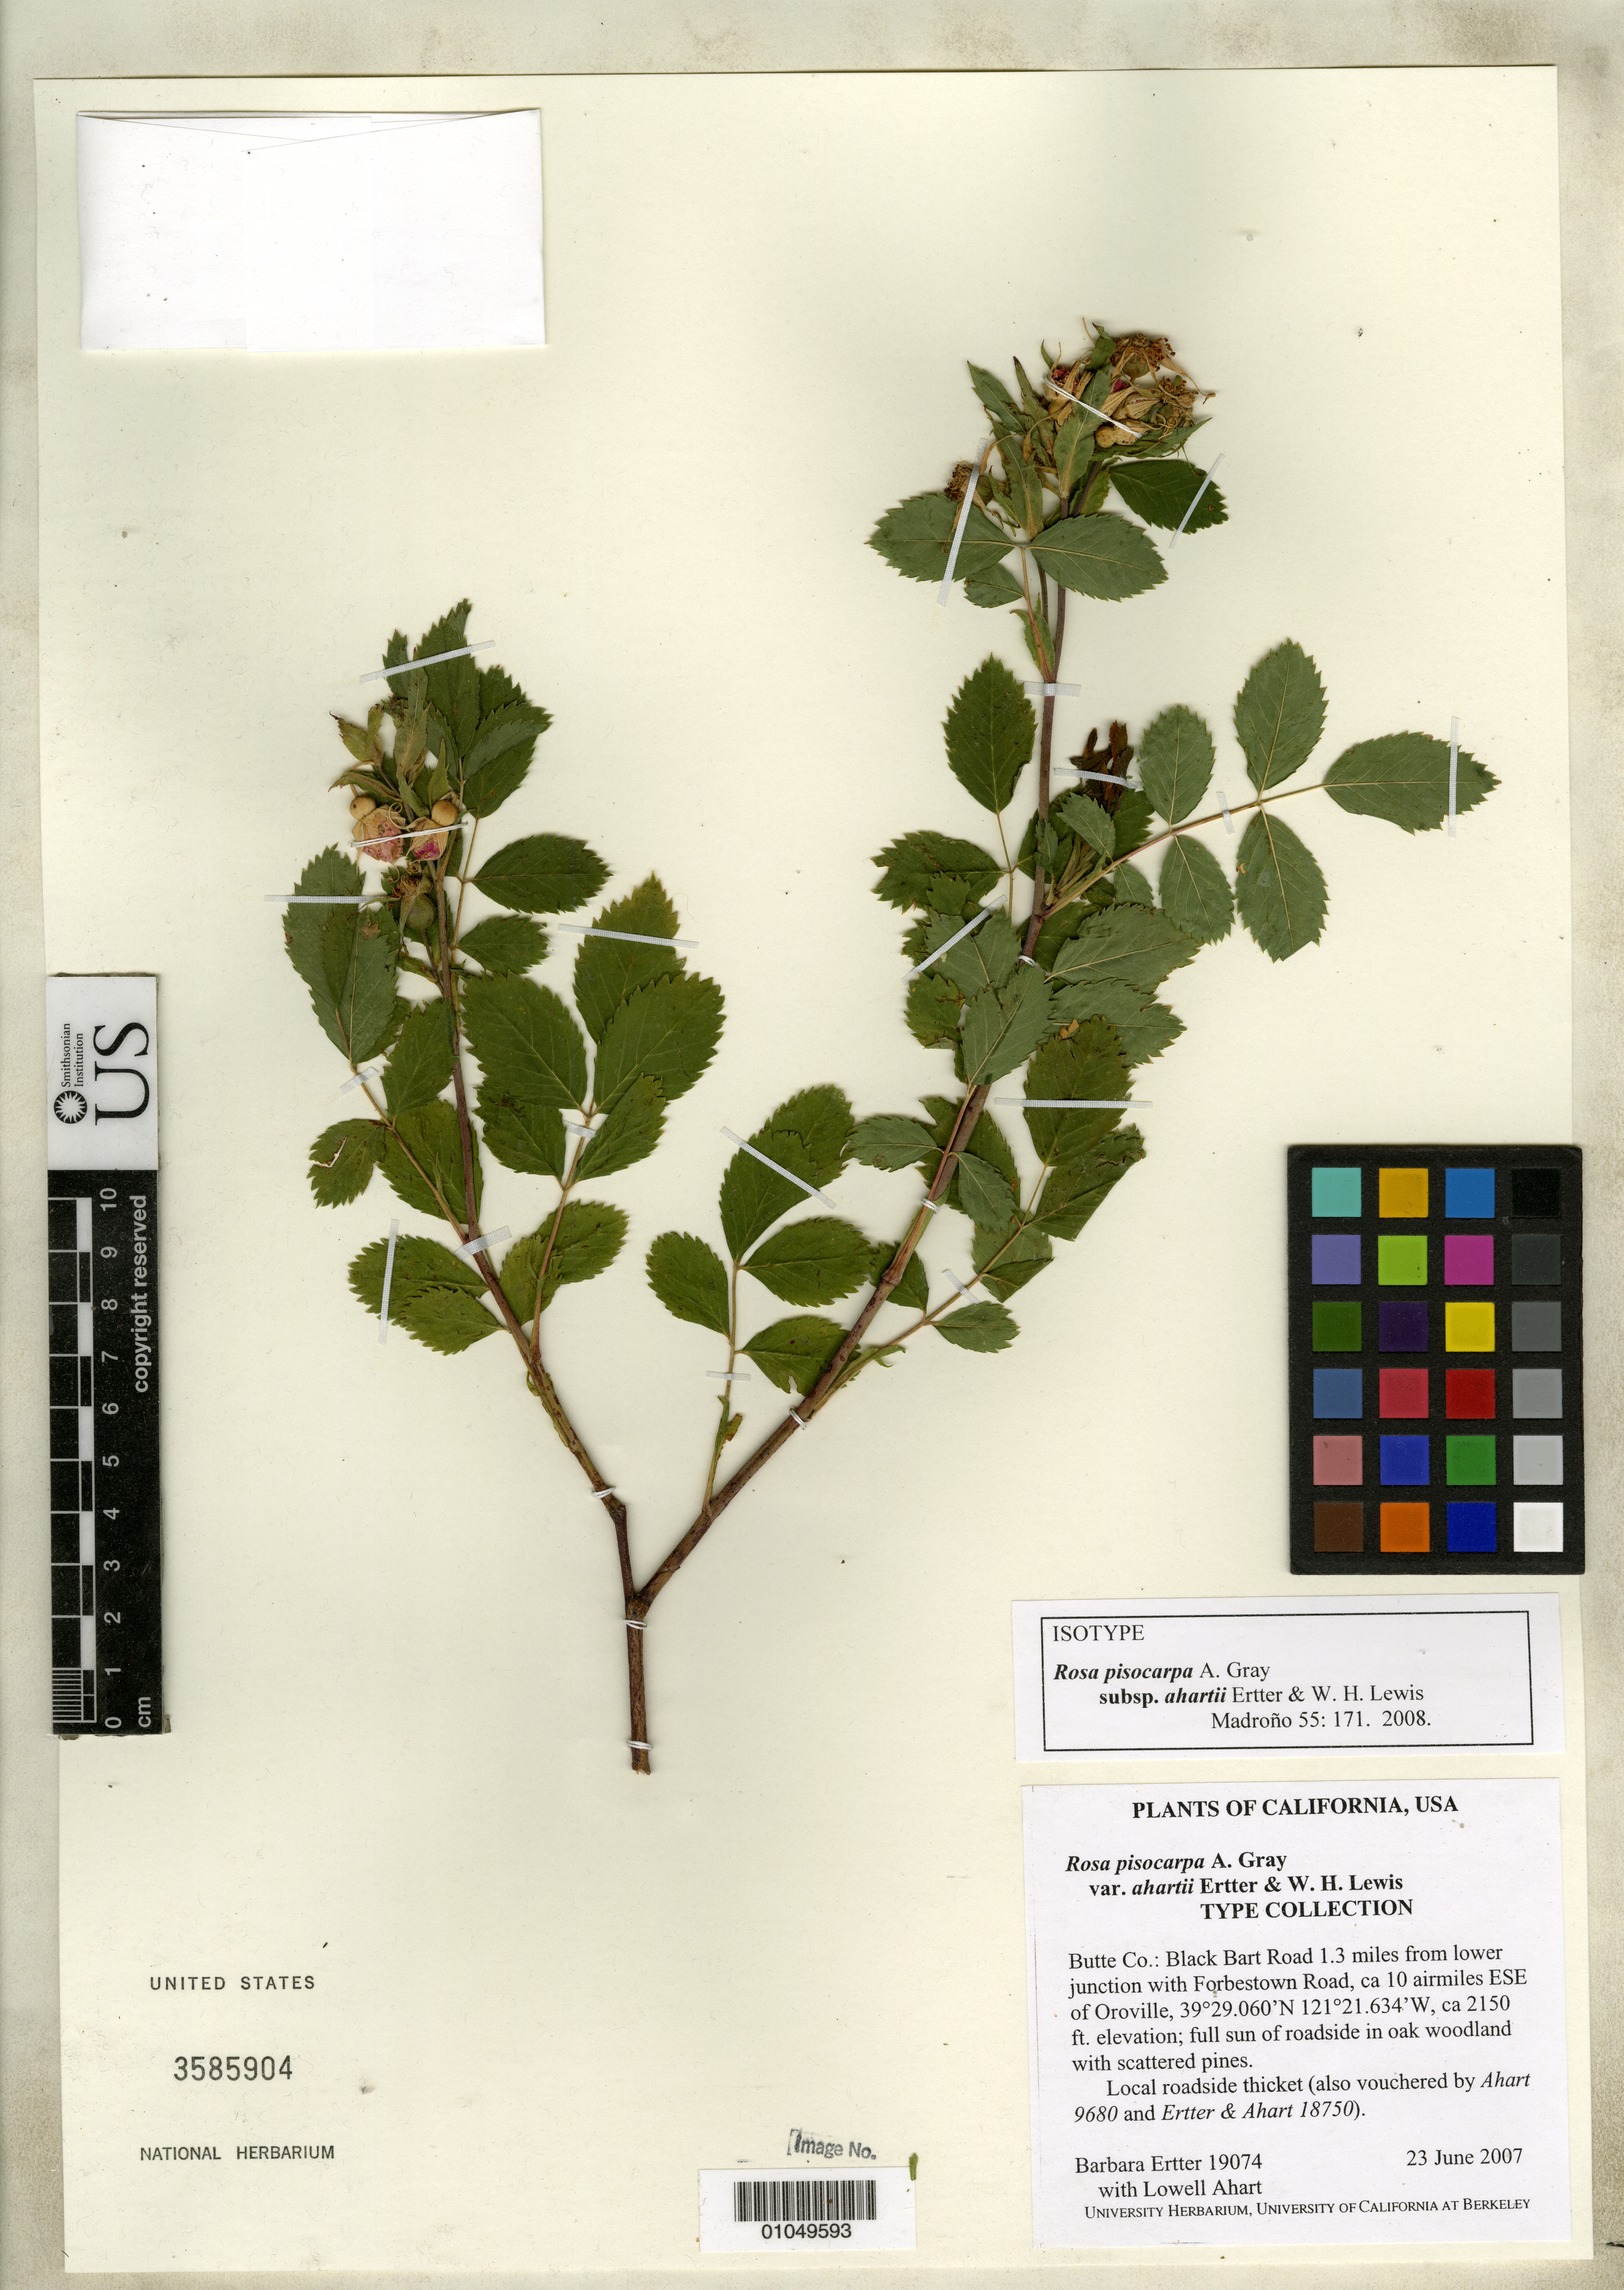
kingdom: Plantae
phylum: Tracheophyta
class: Magnoliopsida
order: Rosales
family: Rosaceae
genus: Rosa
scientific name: Rosa pisocarpa subsp. ahartii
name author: Ertter & W.H. Lewis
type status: Isotype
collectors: B. Ertter & L. Ahart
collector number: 19074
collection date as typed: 23 Jun 2007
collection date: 2007-06-23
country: United States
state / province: California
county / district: Butte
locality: Butte Co.: Black Bart Road 1.3 miles from lower junction with Forbestown Road, ca. 10 airmiles ESE of Oroville.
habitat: Full sun of roadside in oak woodland with scattered pines. Local roadside thicket.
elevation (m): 655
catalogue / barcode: US 3585904